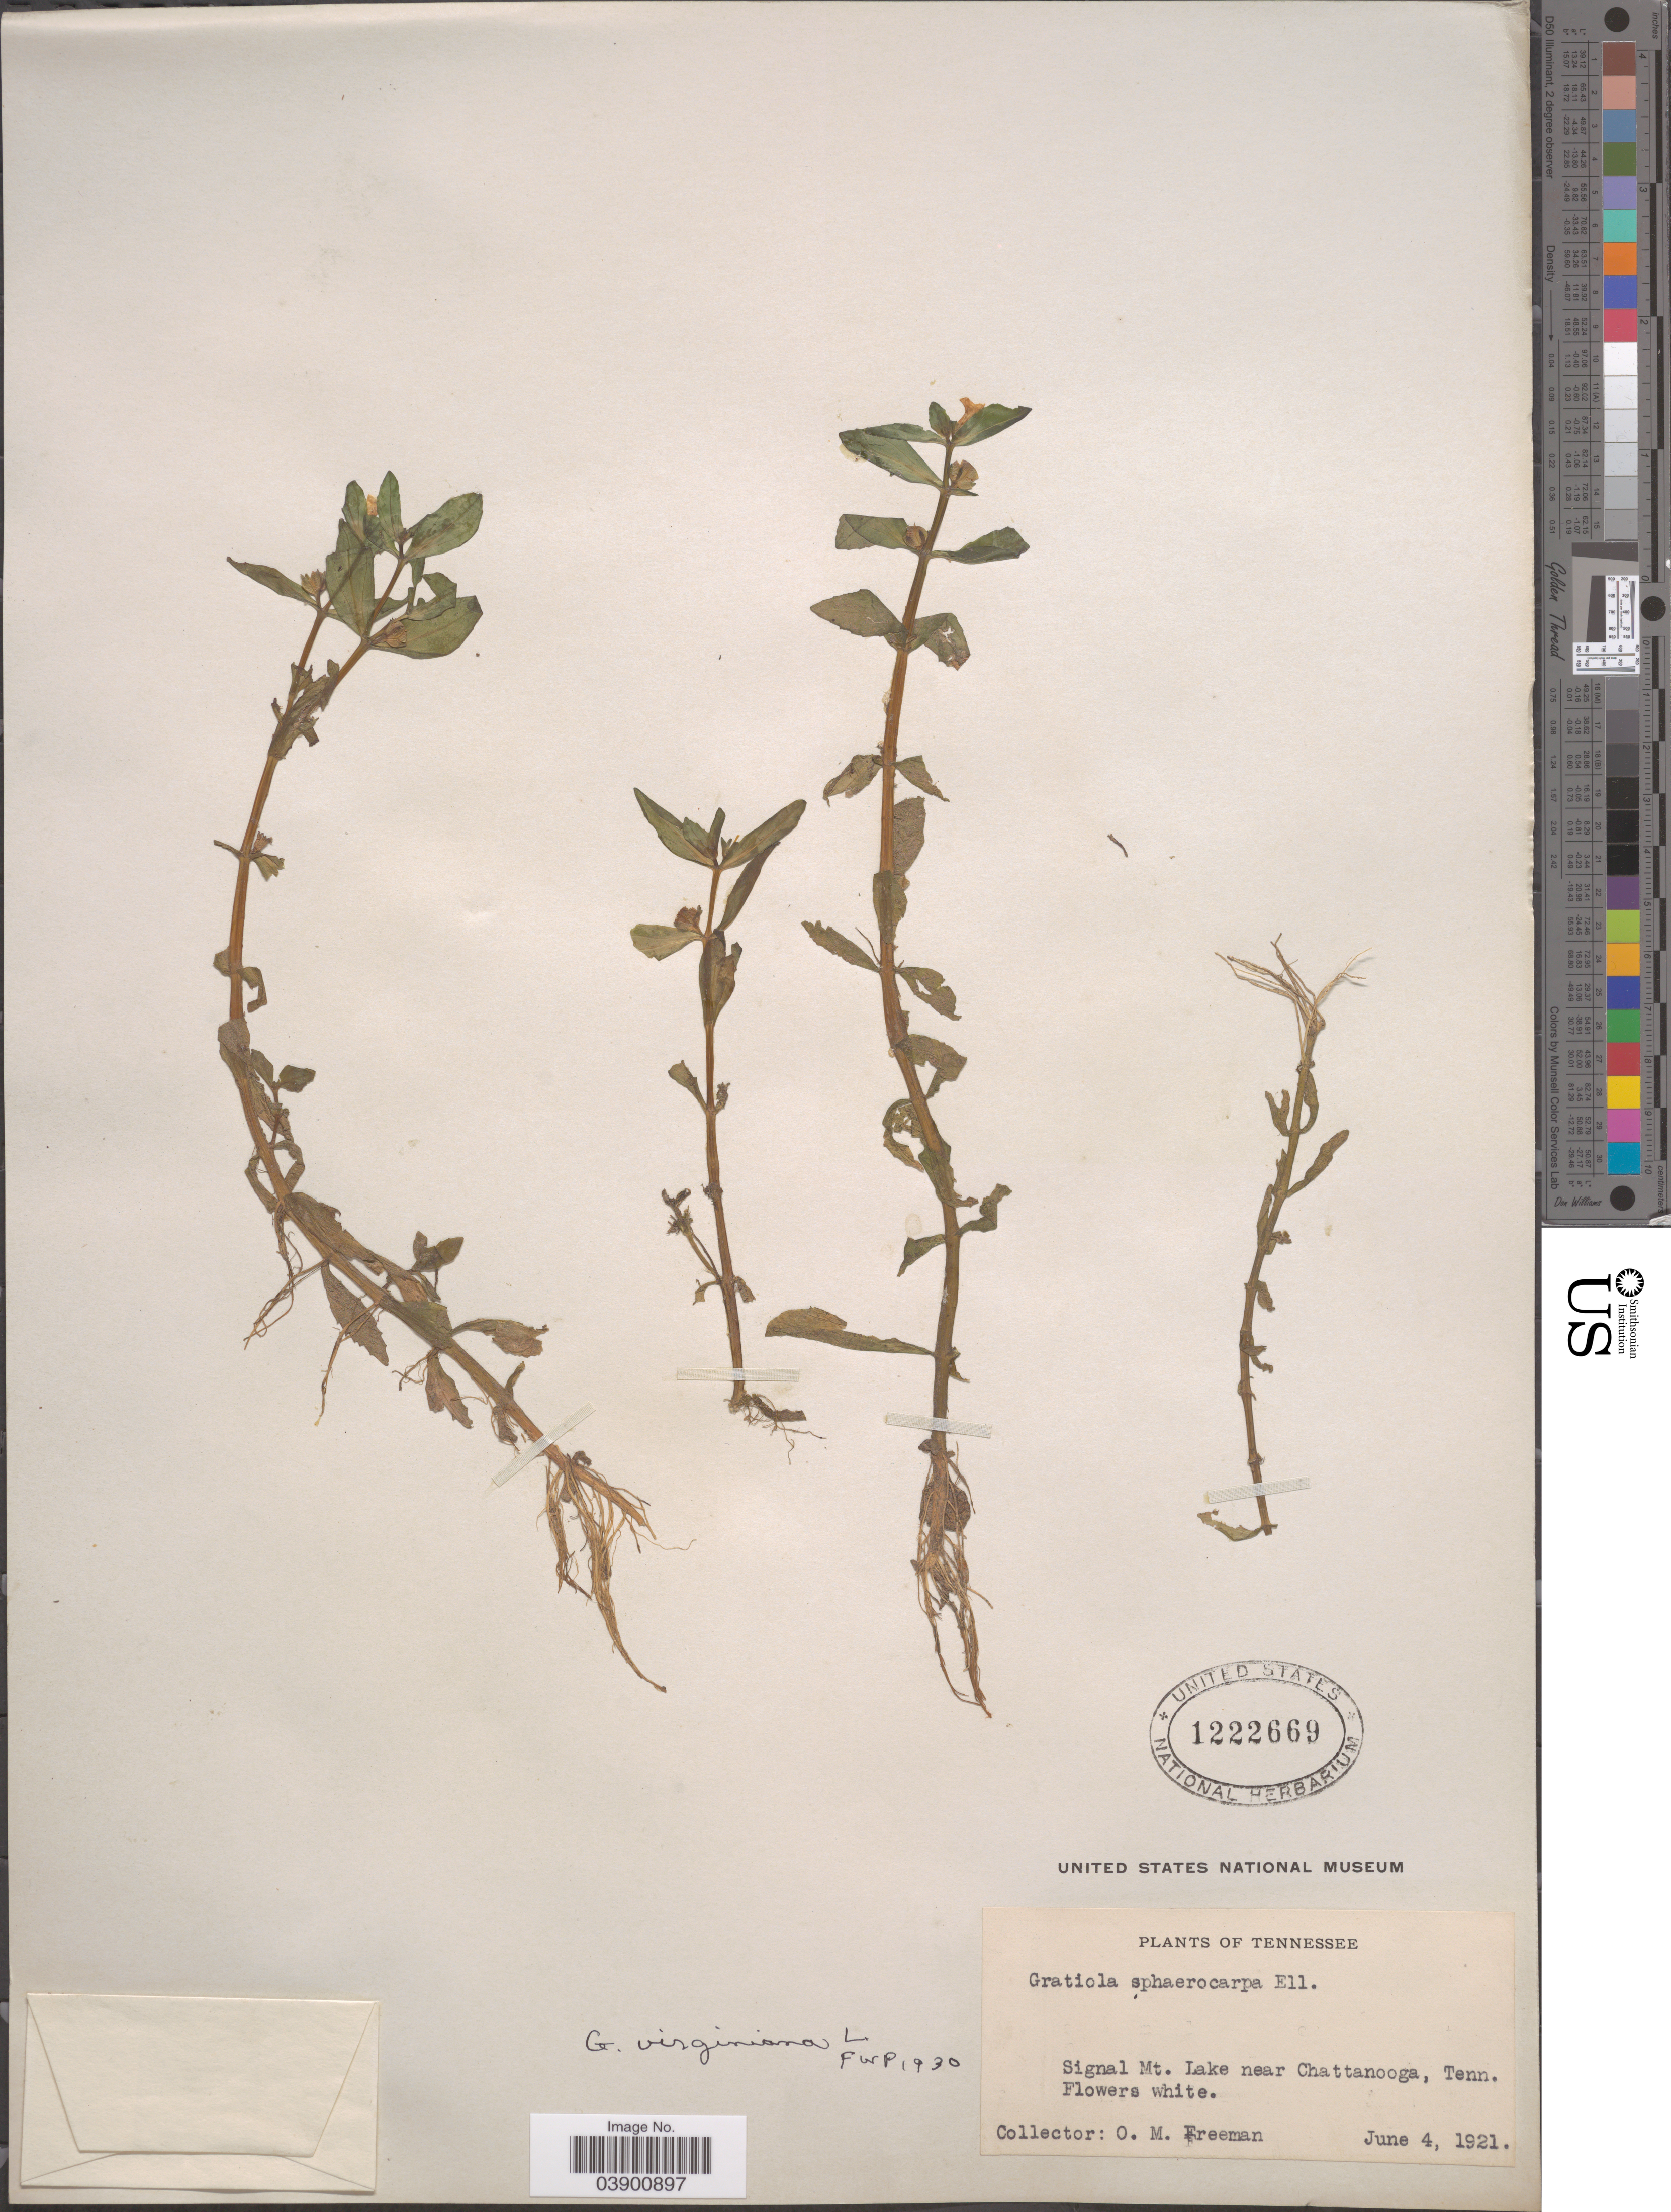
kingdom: Plantae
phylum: Tracheophyta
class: Magnoliopsida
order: Lamiales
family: Plantaginaceae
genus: Gratiola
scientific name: Gratiola virginiana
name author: L.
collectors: O. Freeman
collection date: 1921-06-04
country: United States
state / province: Tennessee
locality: Signal Mt. Lake near Chattanooga.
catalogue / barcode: US 1222669